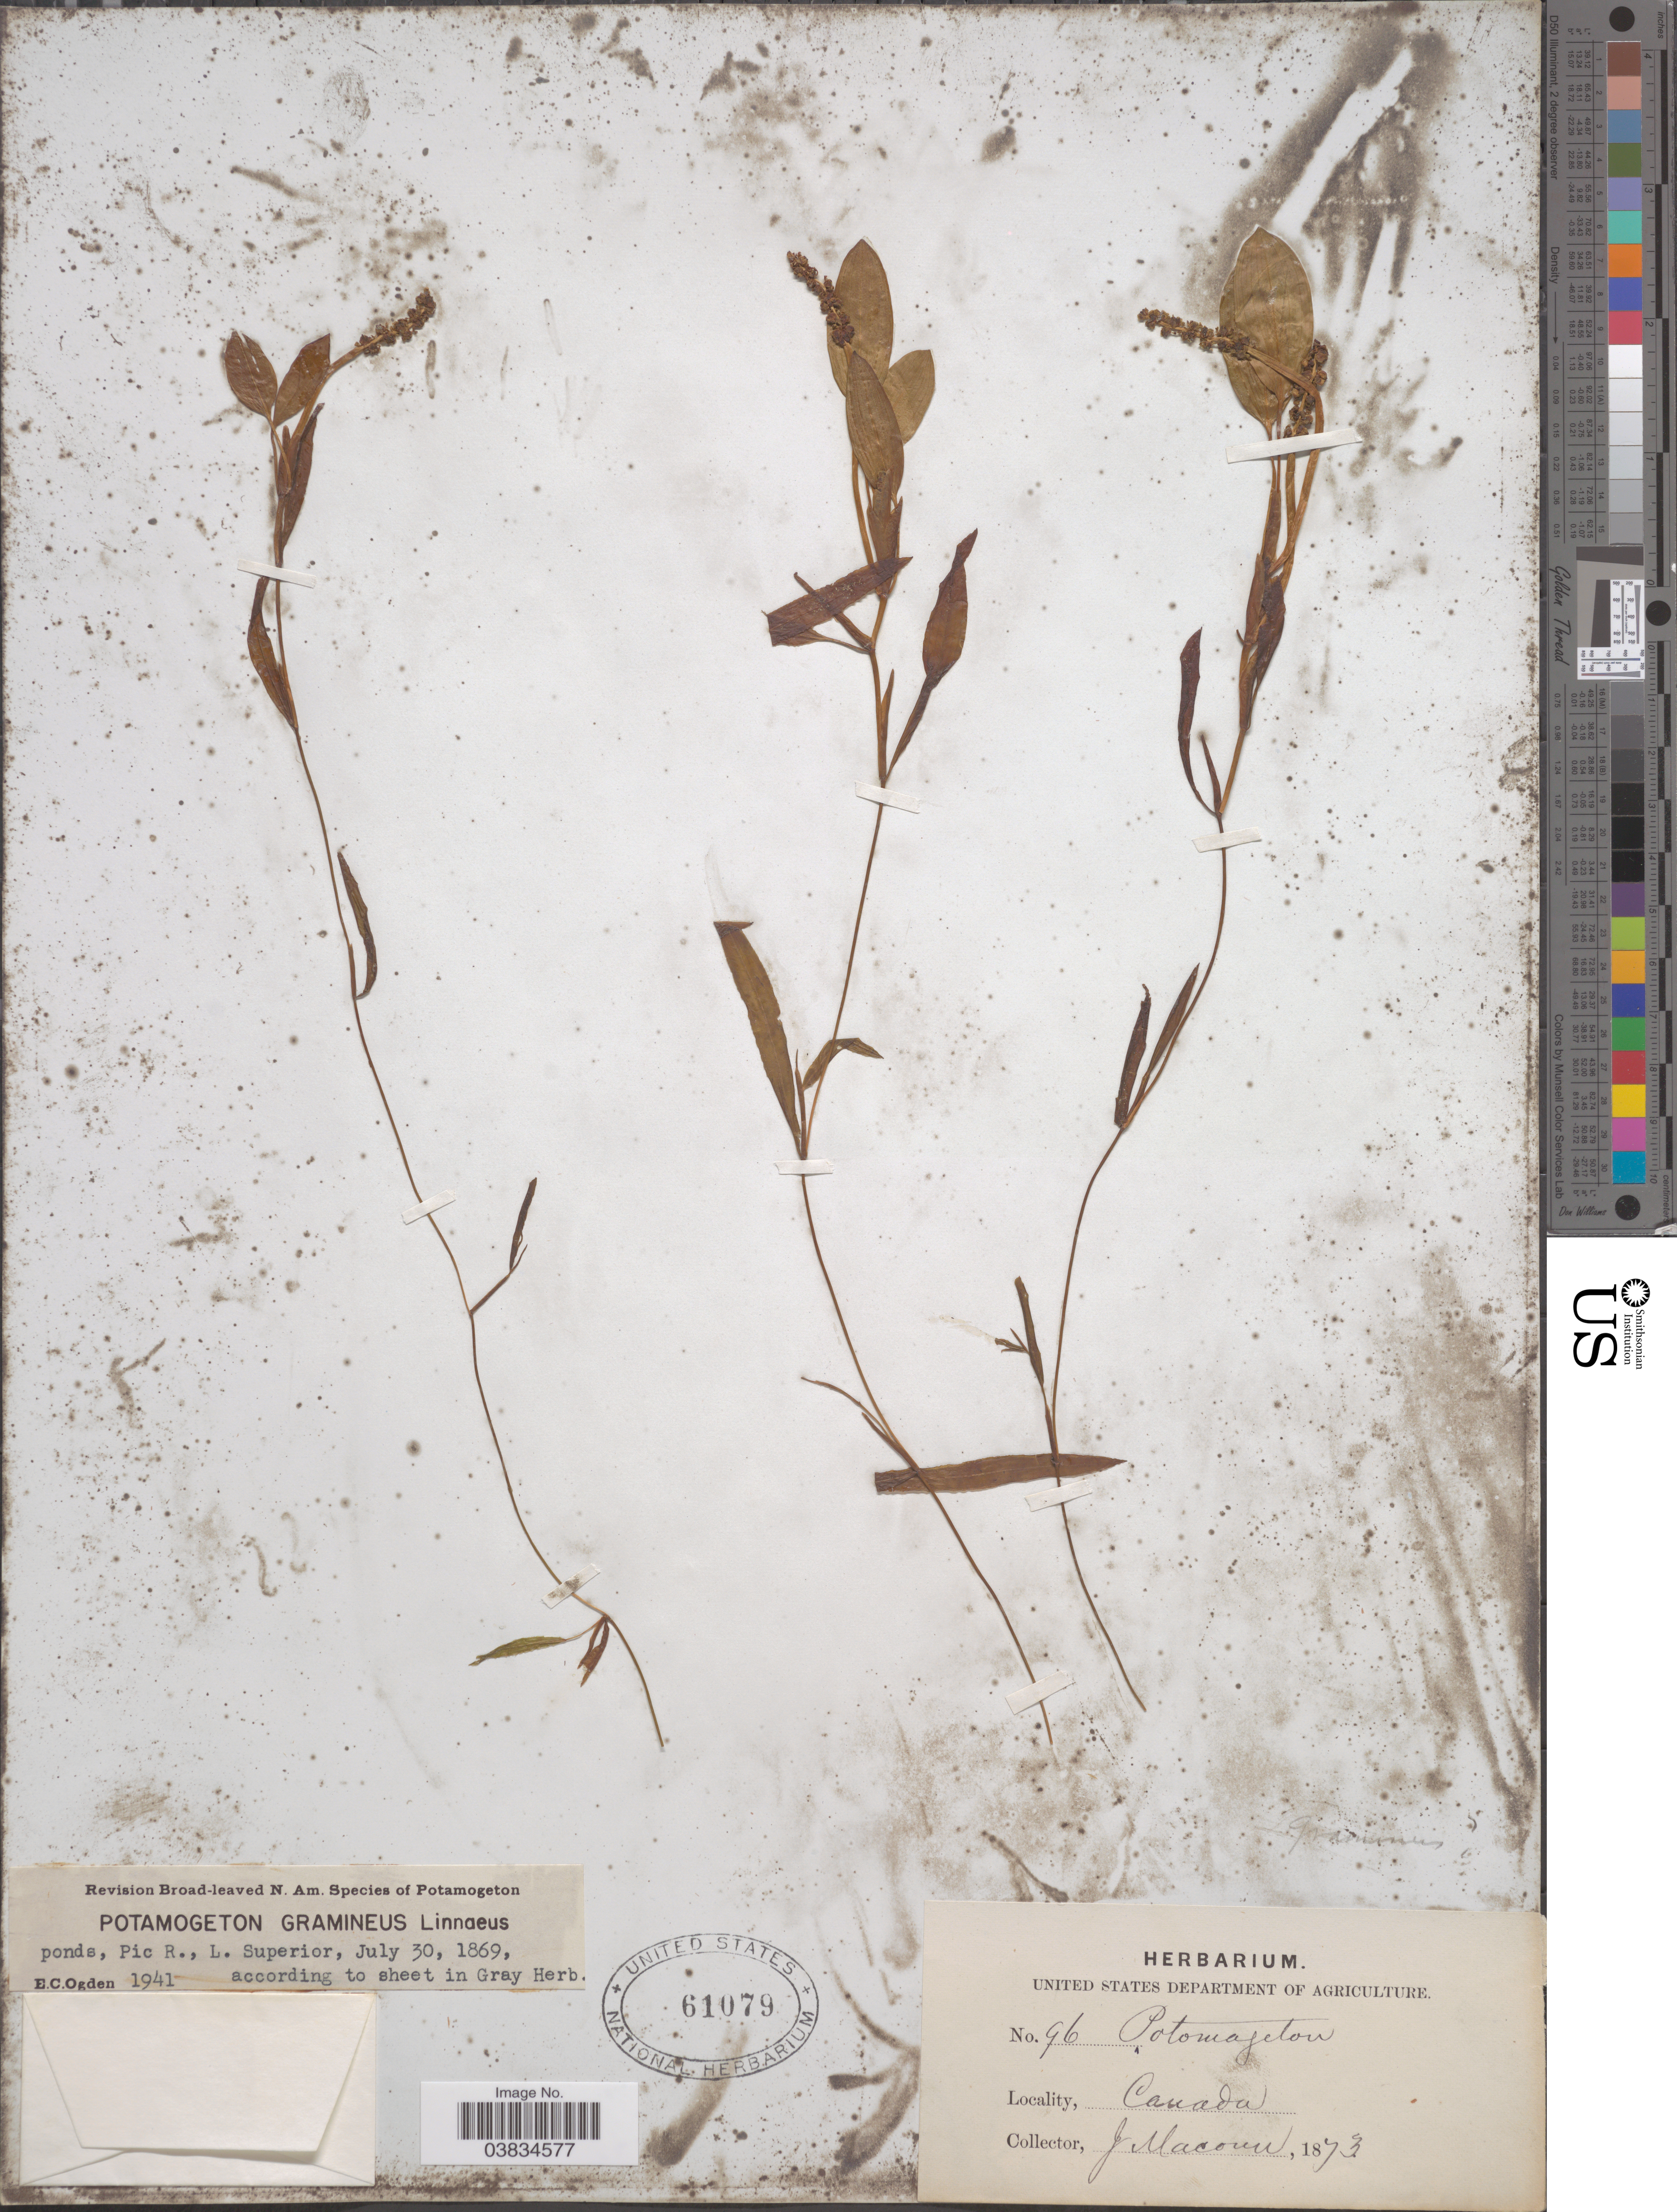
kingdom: Plantae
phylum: Tracheophyta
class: Liliopsida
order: Alismatales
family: Potamogetonaceae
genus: Potamogeton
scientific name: Potamogeton gramineus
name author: L.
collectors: J. Macoun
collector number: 96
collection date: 1873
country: Canada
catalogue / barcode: US 61079